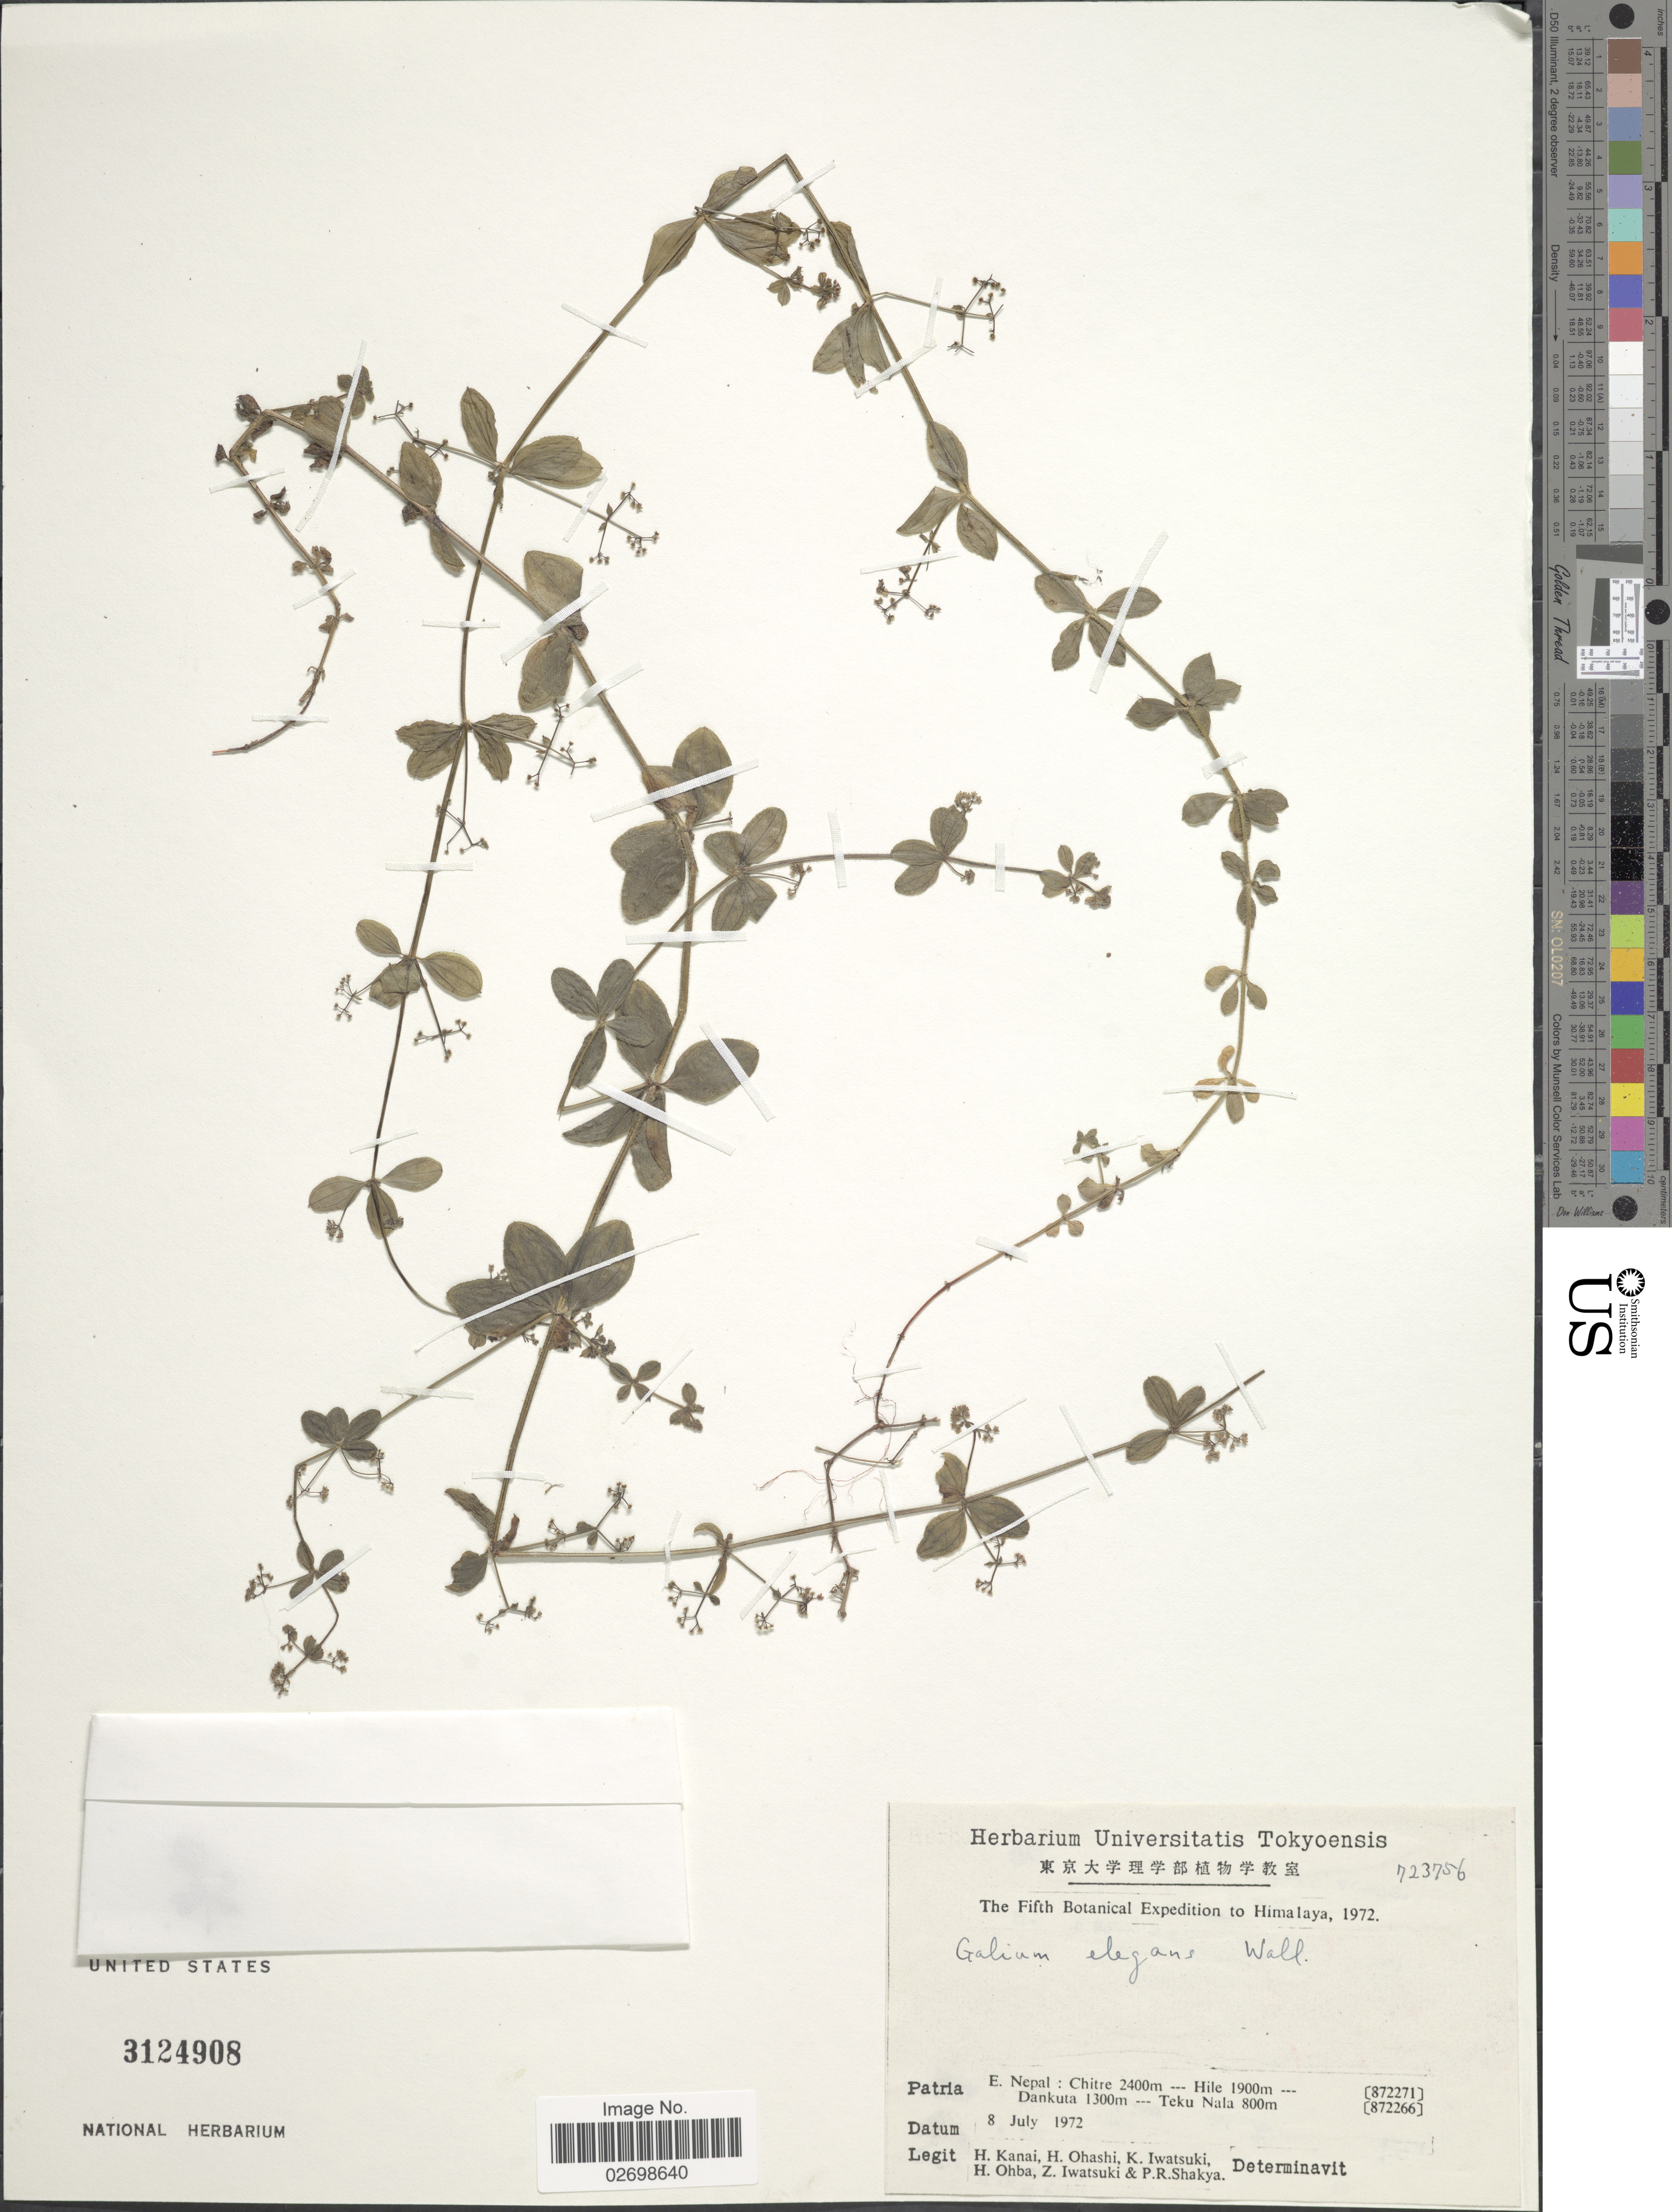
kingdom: Plantae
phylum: Tracheophyta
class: Magnoliopsida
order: Gentianales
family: Rubiaceae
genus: Galium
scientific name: Galium elegans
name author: Wall.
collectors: H. Kanai, H. Ohashi, K. Iwatsuki, H. Ohba & et al.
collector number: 723756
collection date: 1972-07-08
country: Nepal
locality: E. Nepal: Chire, Hile, Dankutu, Teku Nala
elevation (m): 800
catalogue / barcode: US 3124908